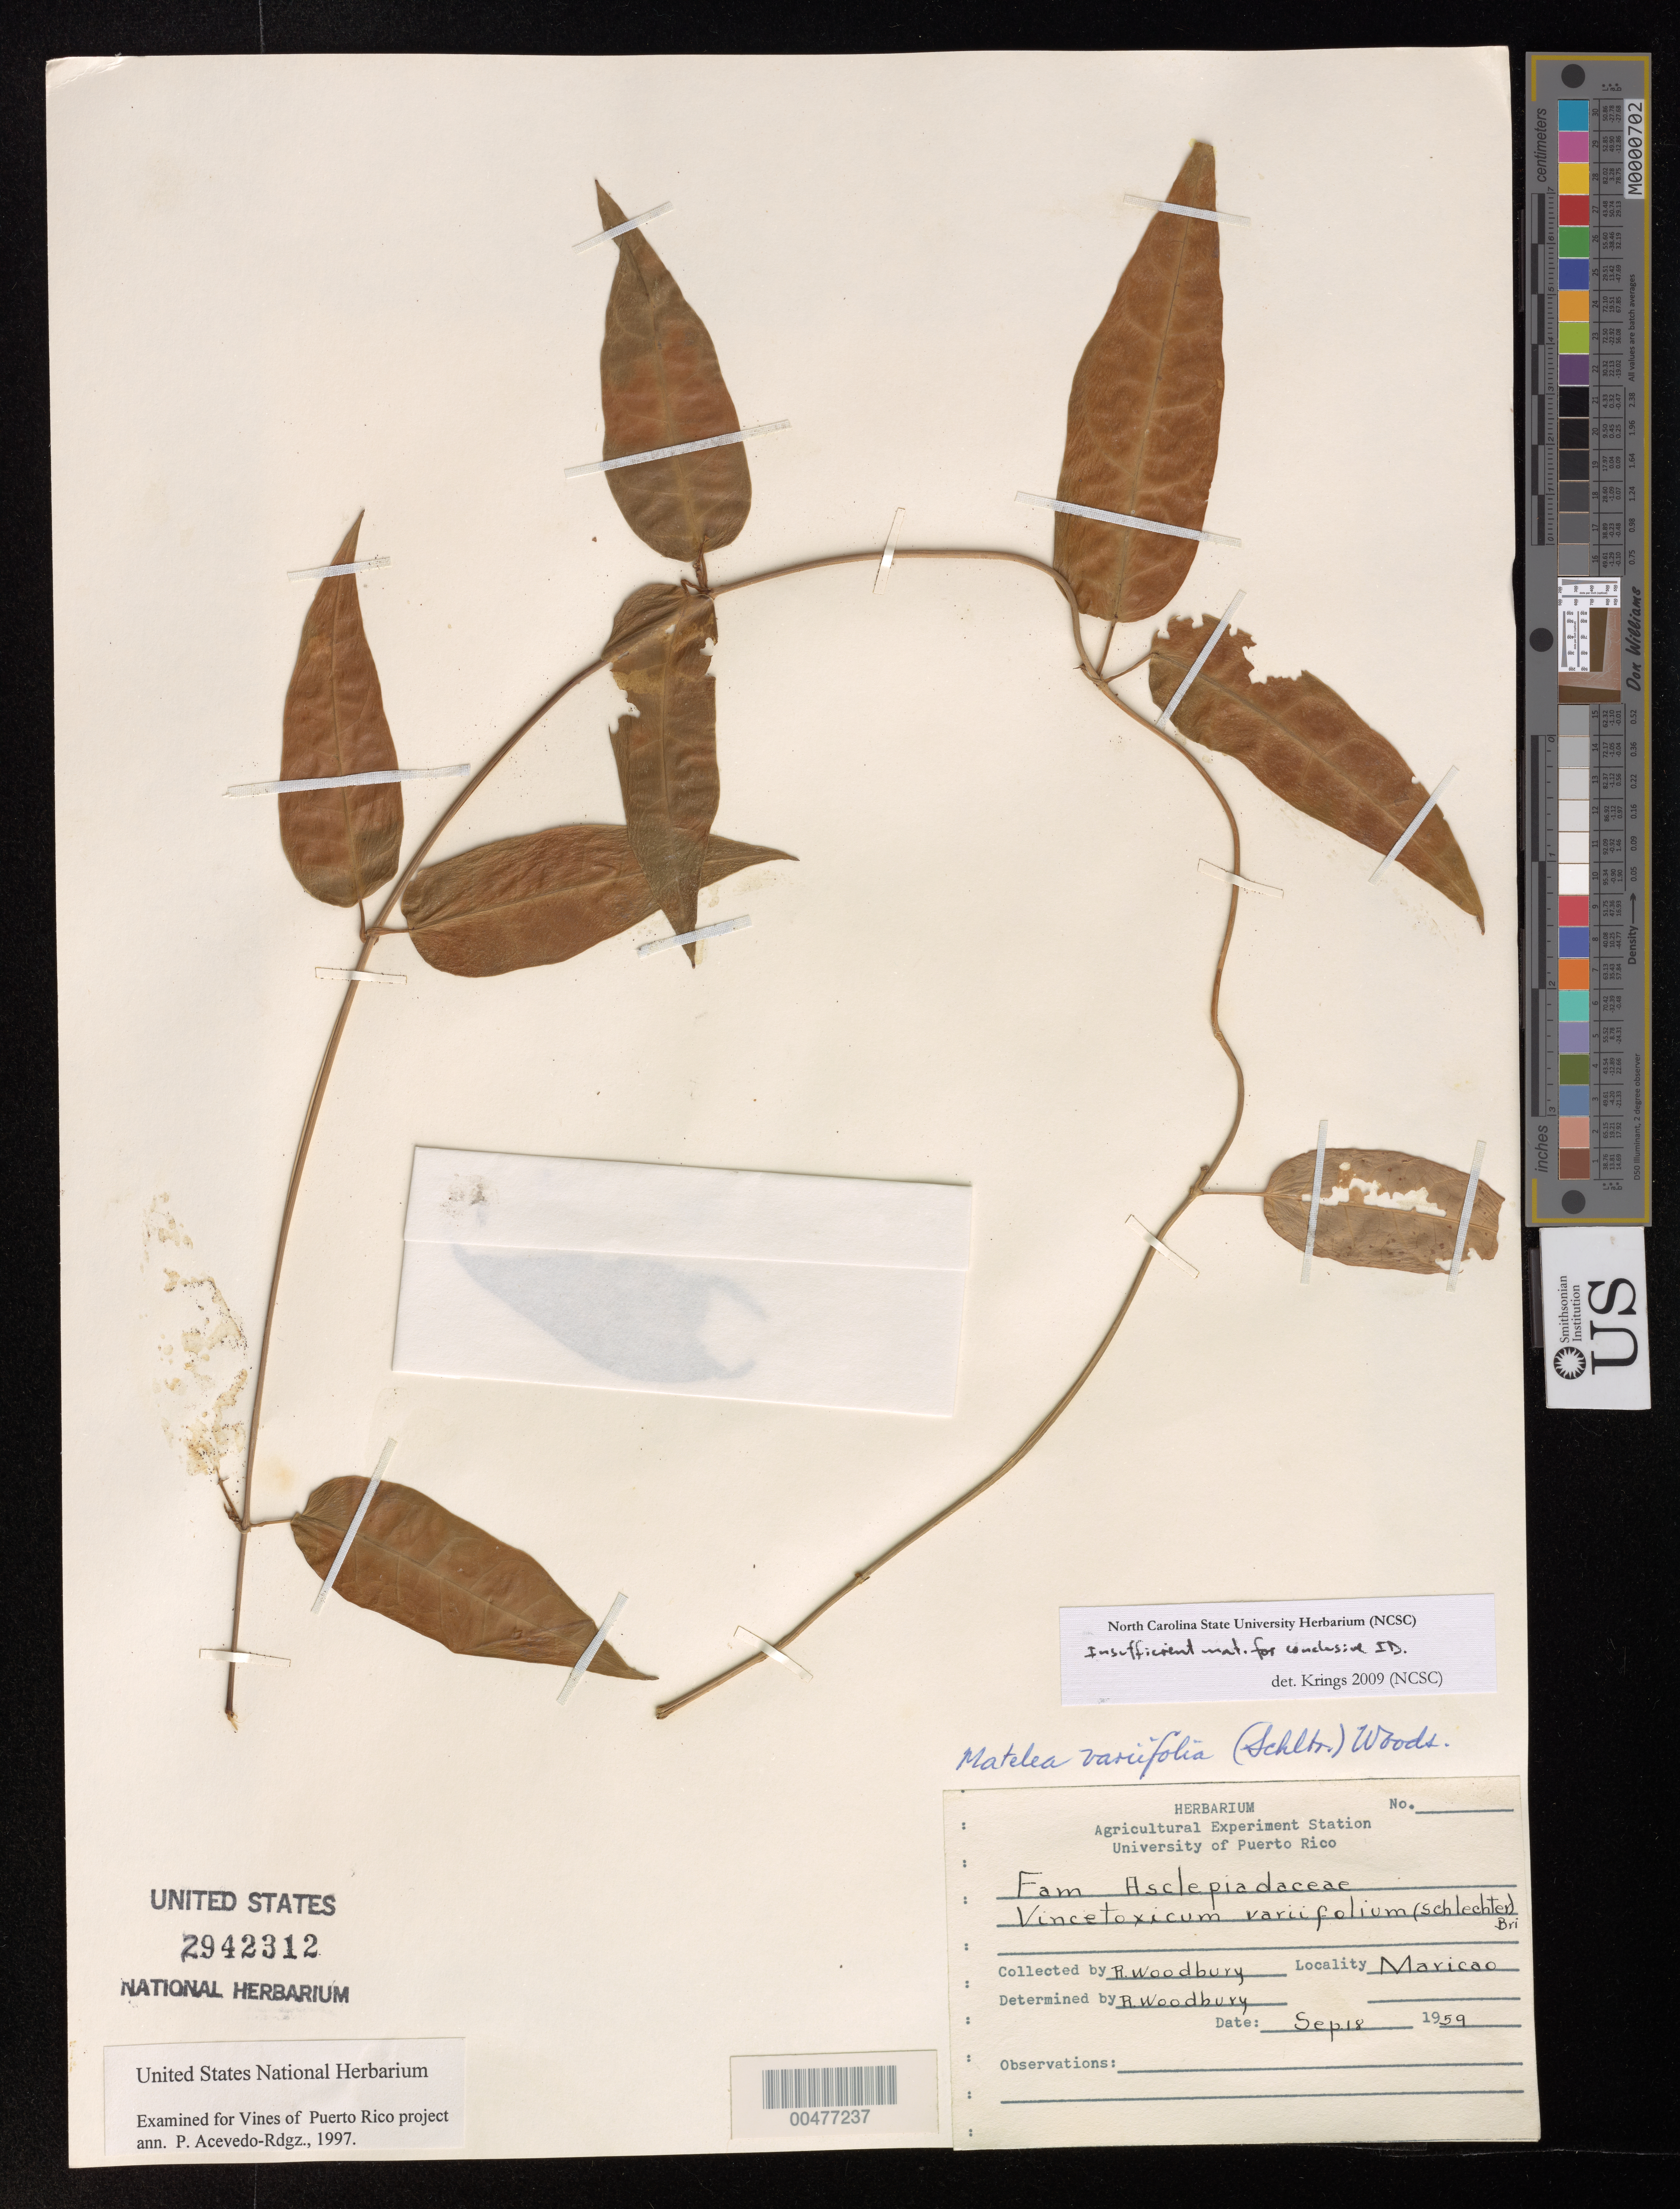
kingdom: Plantae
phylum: Tracheophyta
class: Magnoliopsida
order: Gentianales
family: Apocynaceae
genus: Matelea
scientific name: Matelea variifolia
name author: (Schltr.) Woodson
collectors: R. O. Woodbury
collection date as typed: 18 Sep 1959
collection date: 1959-09-18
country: Puerto Rico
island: Greater Antilles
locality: Maricao.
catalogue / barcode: US 2942312